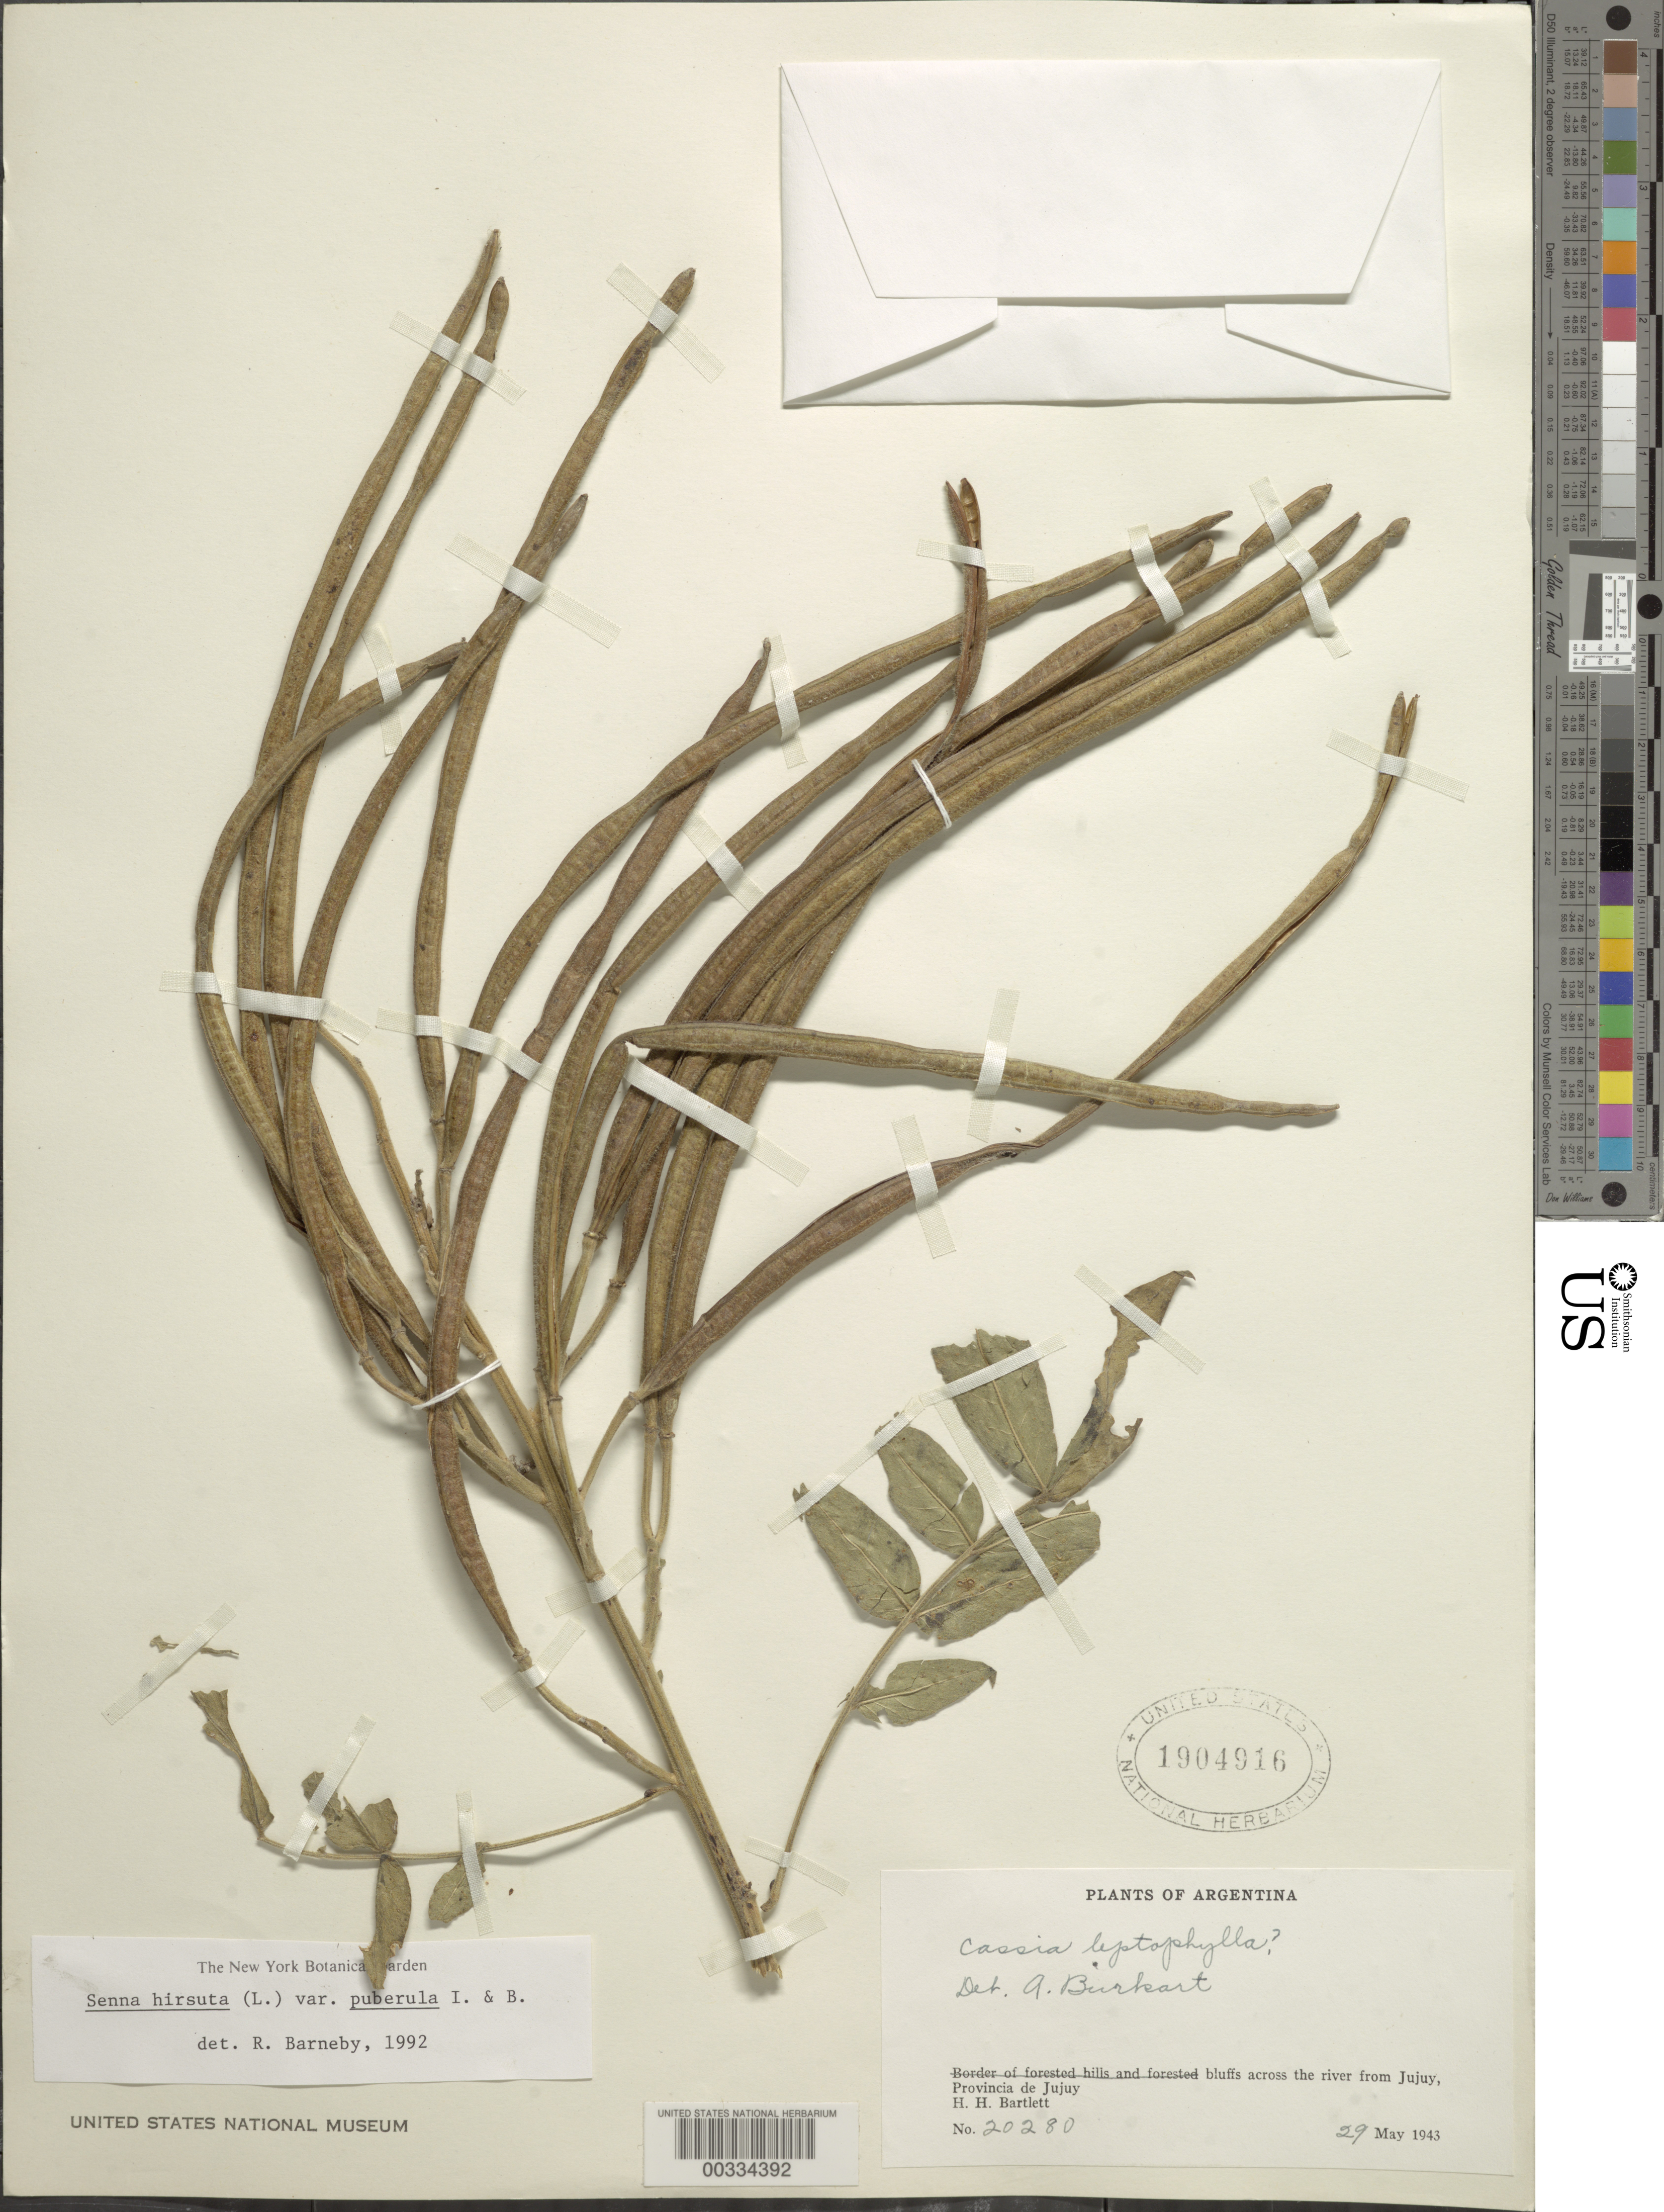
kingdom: Plantae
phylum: Tracheophyta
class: Magnoliopsida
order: Fabales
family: Fabaceae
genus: Senna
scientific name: Senna hirsuta var. puberula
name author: H.S. Irwin & Barneby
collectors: H. H. Bartlett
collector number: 20280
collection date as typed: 29 May 1943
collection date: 1943-05-29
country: Argentina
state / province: Jujuy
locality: Across the river from Jujuy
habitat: Bluffs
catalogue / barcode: US 1904916